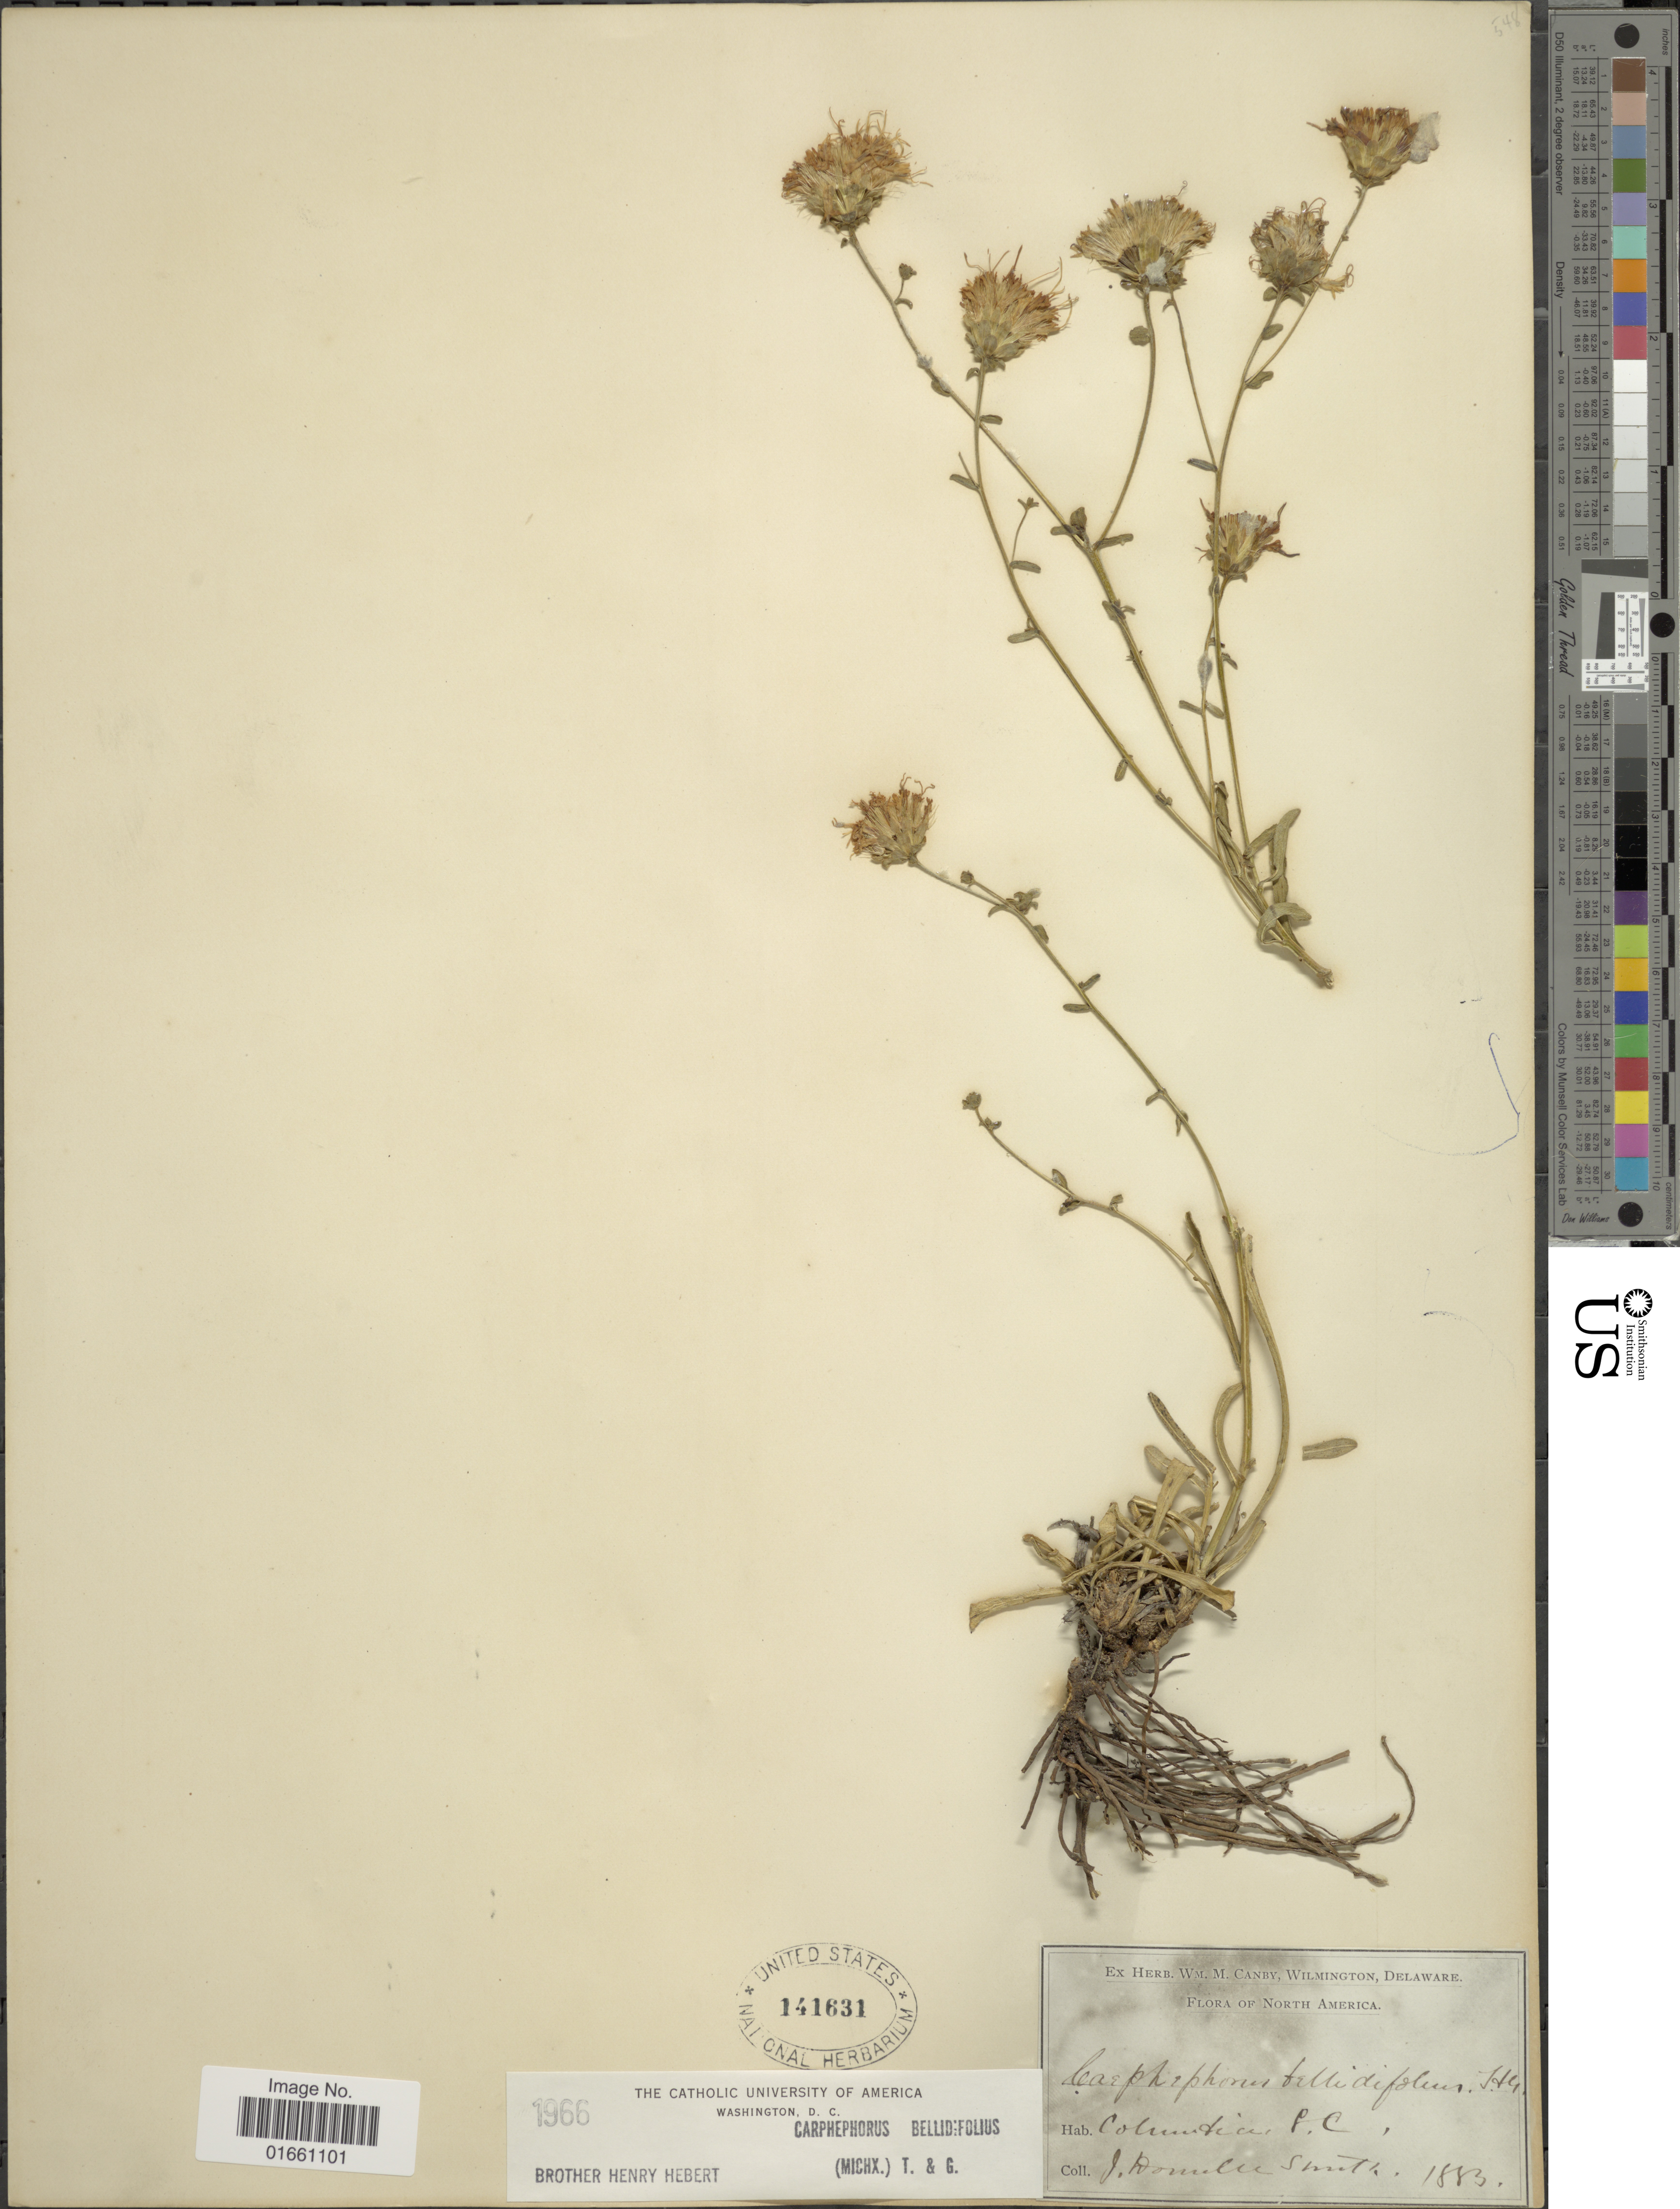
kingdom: Plantae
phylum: Tracheophyta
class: Magnoliopsida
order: Asterales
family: Asteraceae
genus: Carphephorus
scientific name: Carphephorus bellidifolius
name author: (Michx.) Torr. & A. Gray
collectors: J. Donnell Smith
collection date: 1883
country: United States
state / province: South Carolina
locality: Columbia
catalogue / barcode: US 141631